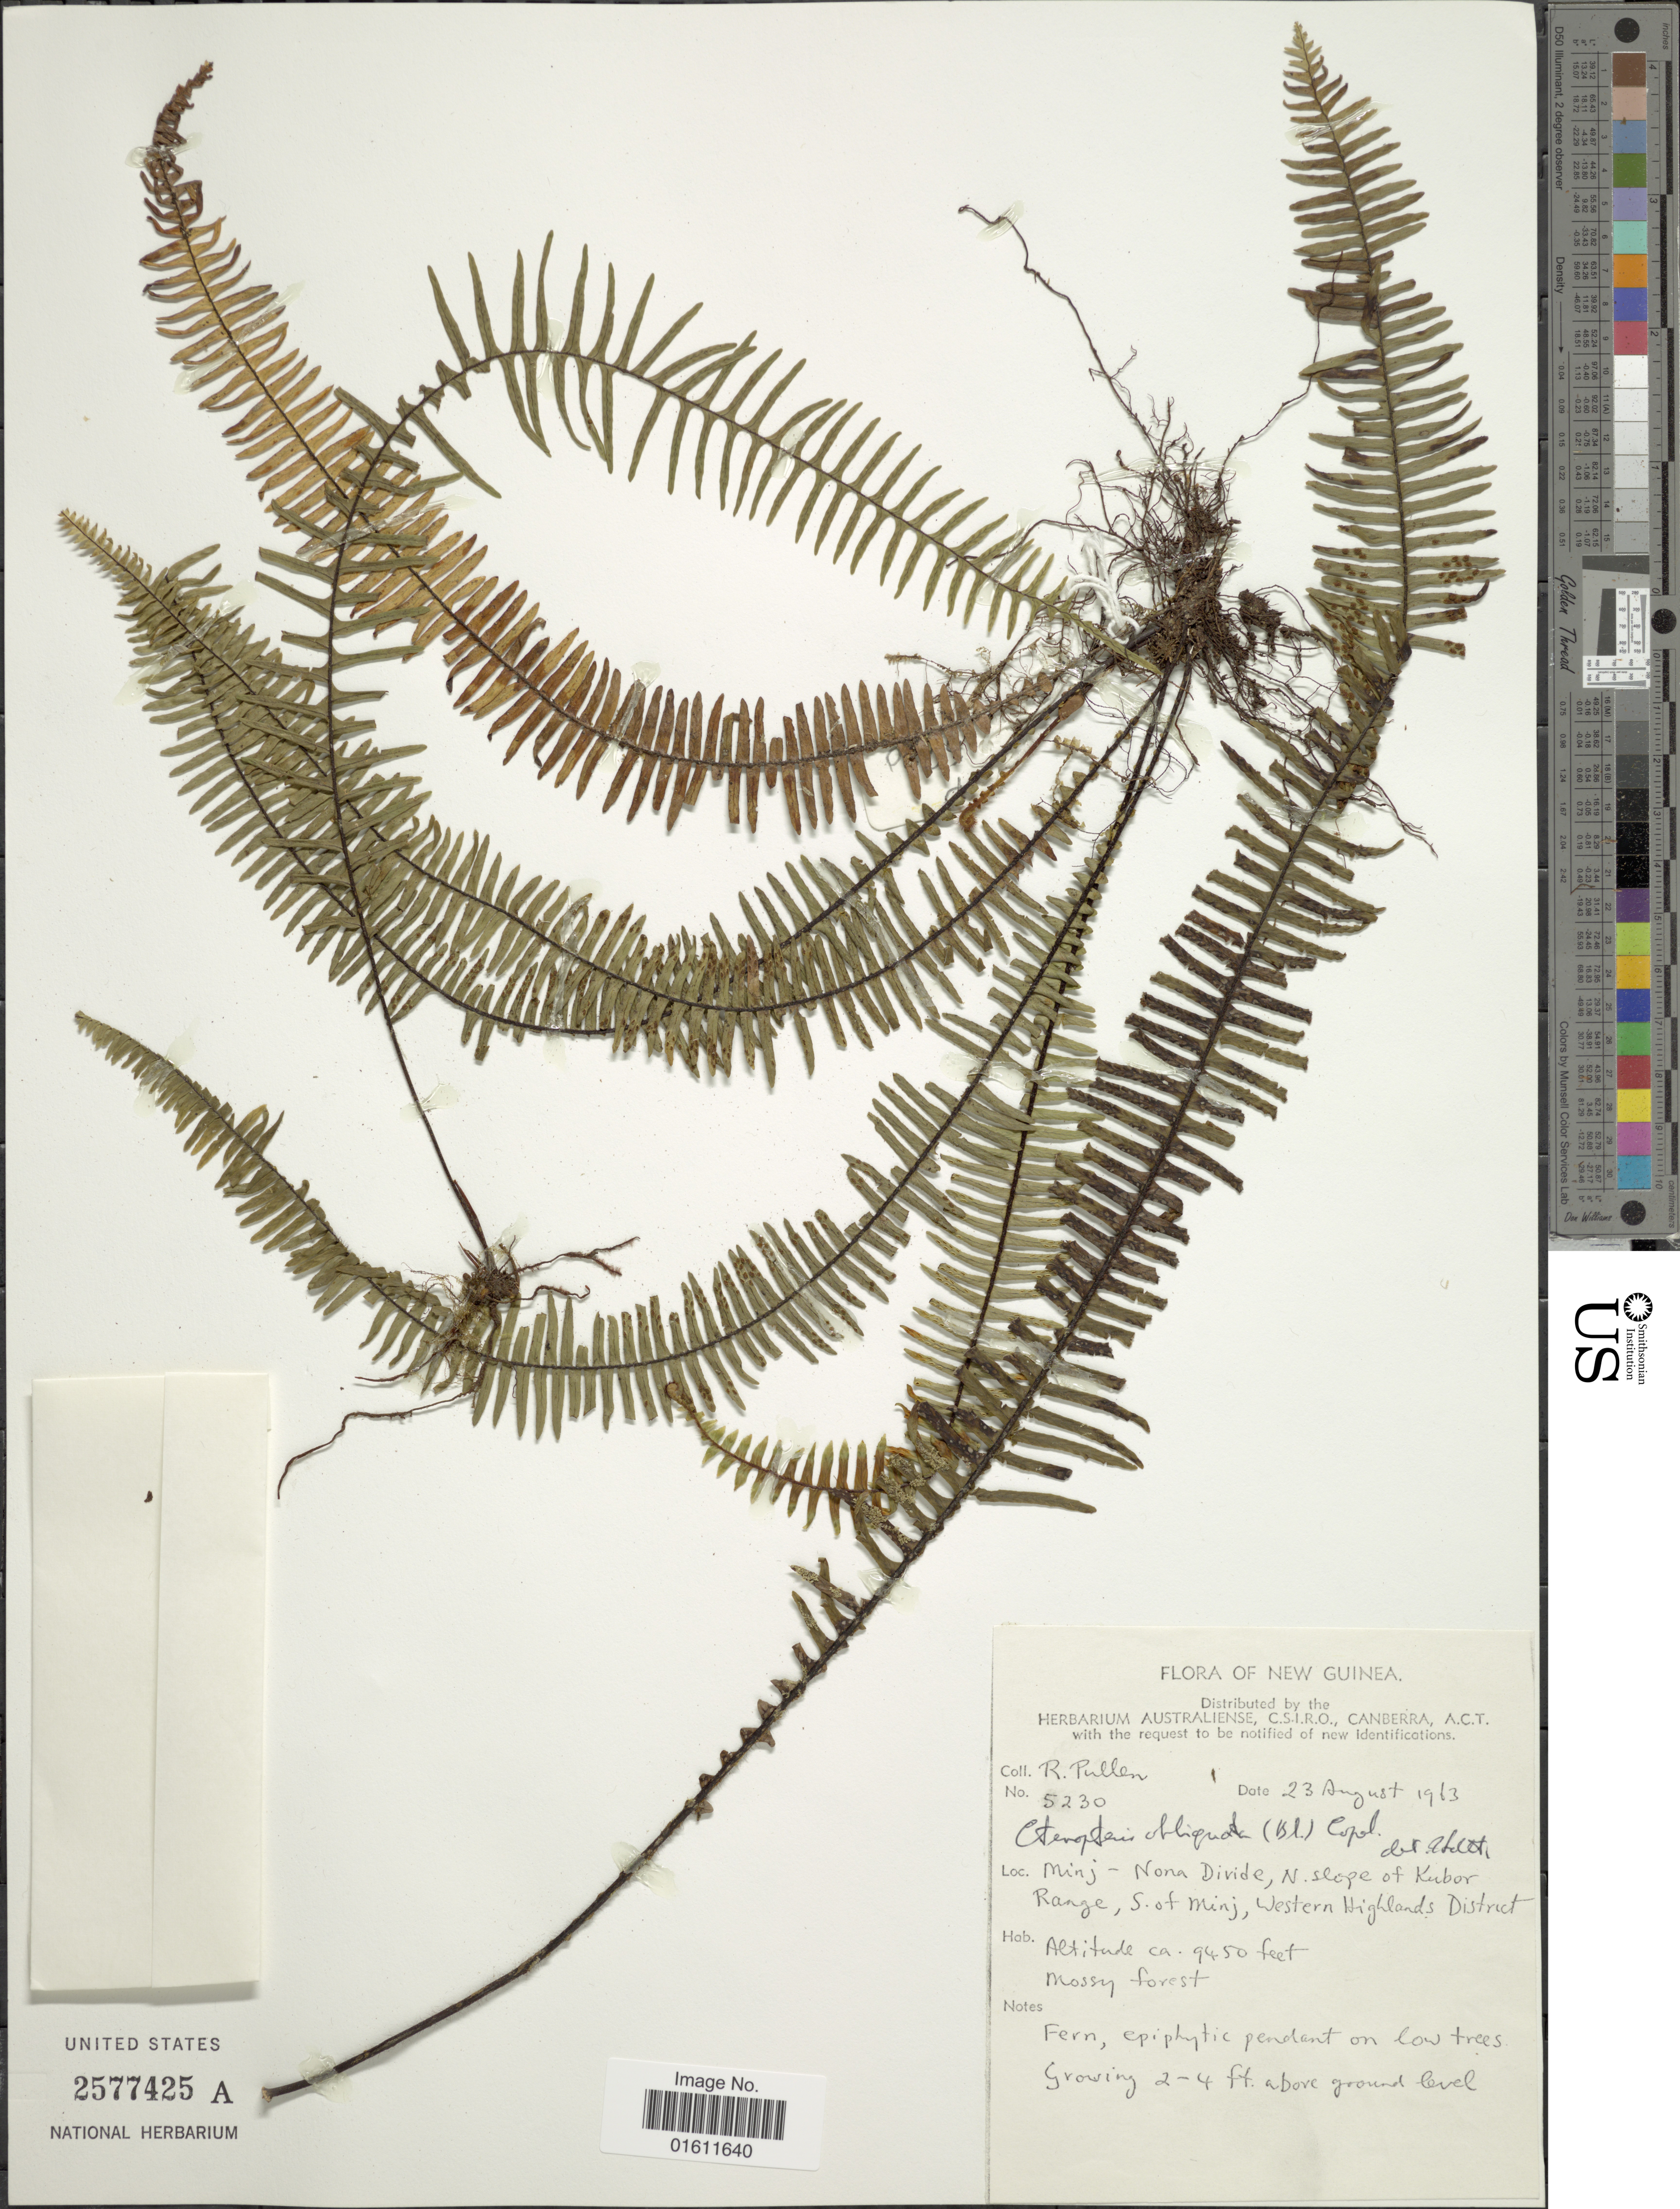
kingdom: Plantae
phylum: Tracheophyta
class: Polypodiopsida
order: Polypodiales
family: Polypodiaceae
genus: Prosaptia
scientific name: Prosaptia obliquata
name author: (Blume) Mett.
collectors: R. Pullen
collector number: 5230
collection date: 1913-08-23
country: Papua New Guinea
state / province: Western Highlands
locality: New Guinea, Minj-Nona Divide, N.slope of Kubor Range, S. of Minj, Western Highlands District.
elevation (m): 2880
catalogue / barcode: US 2577425A